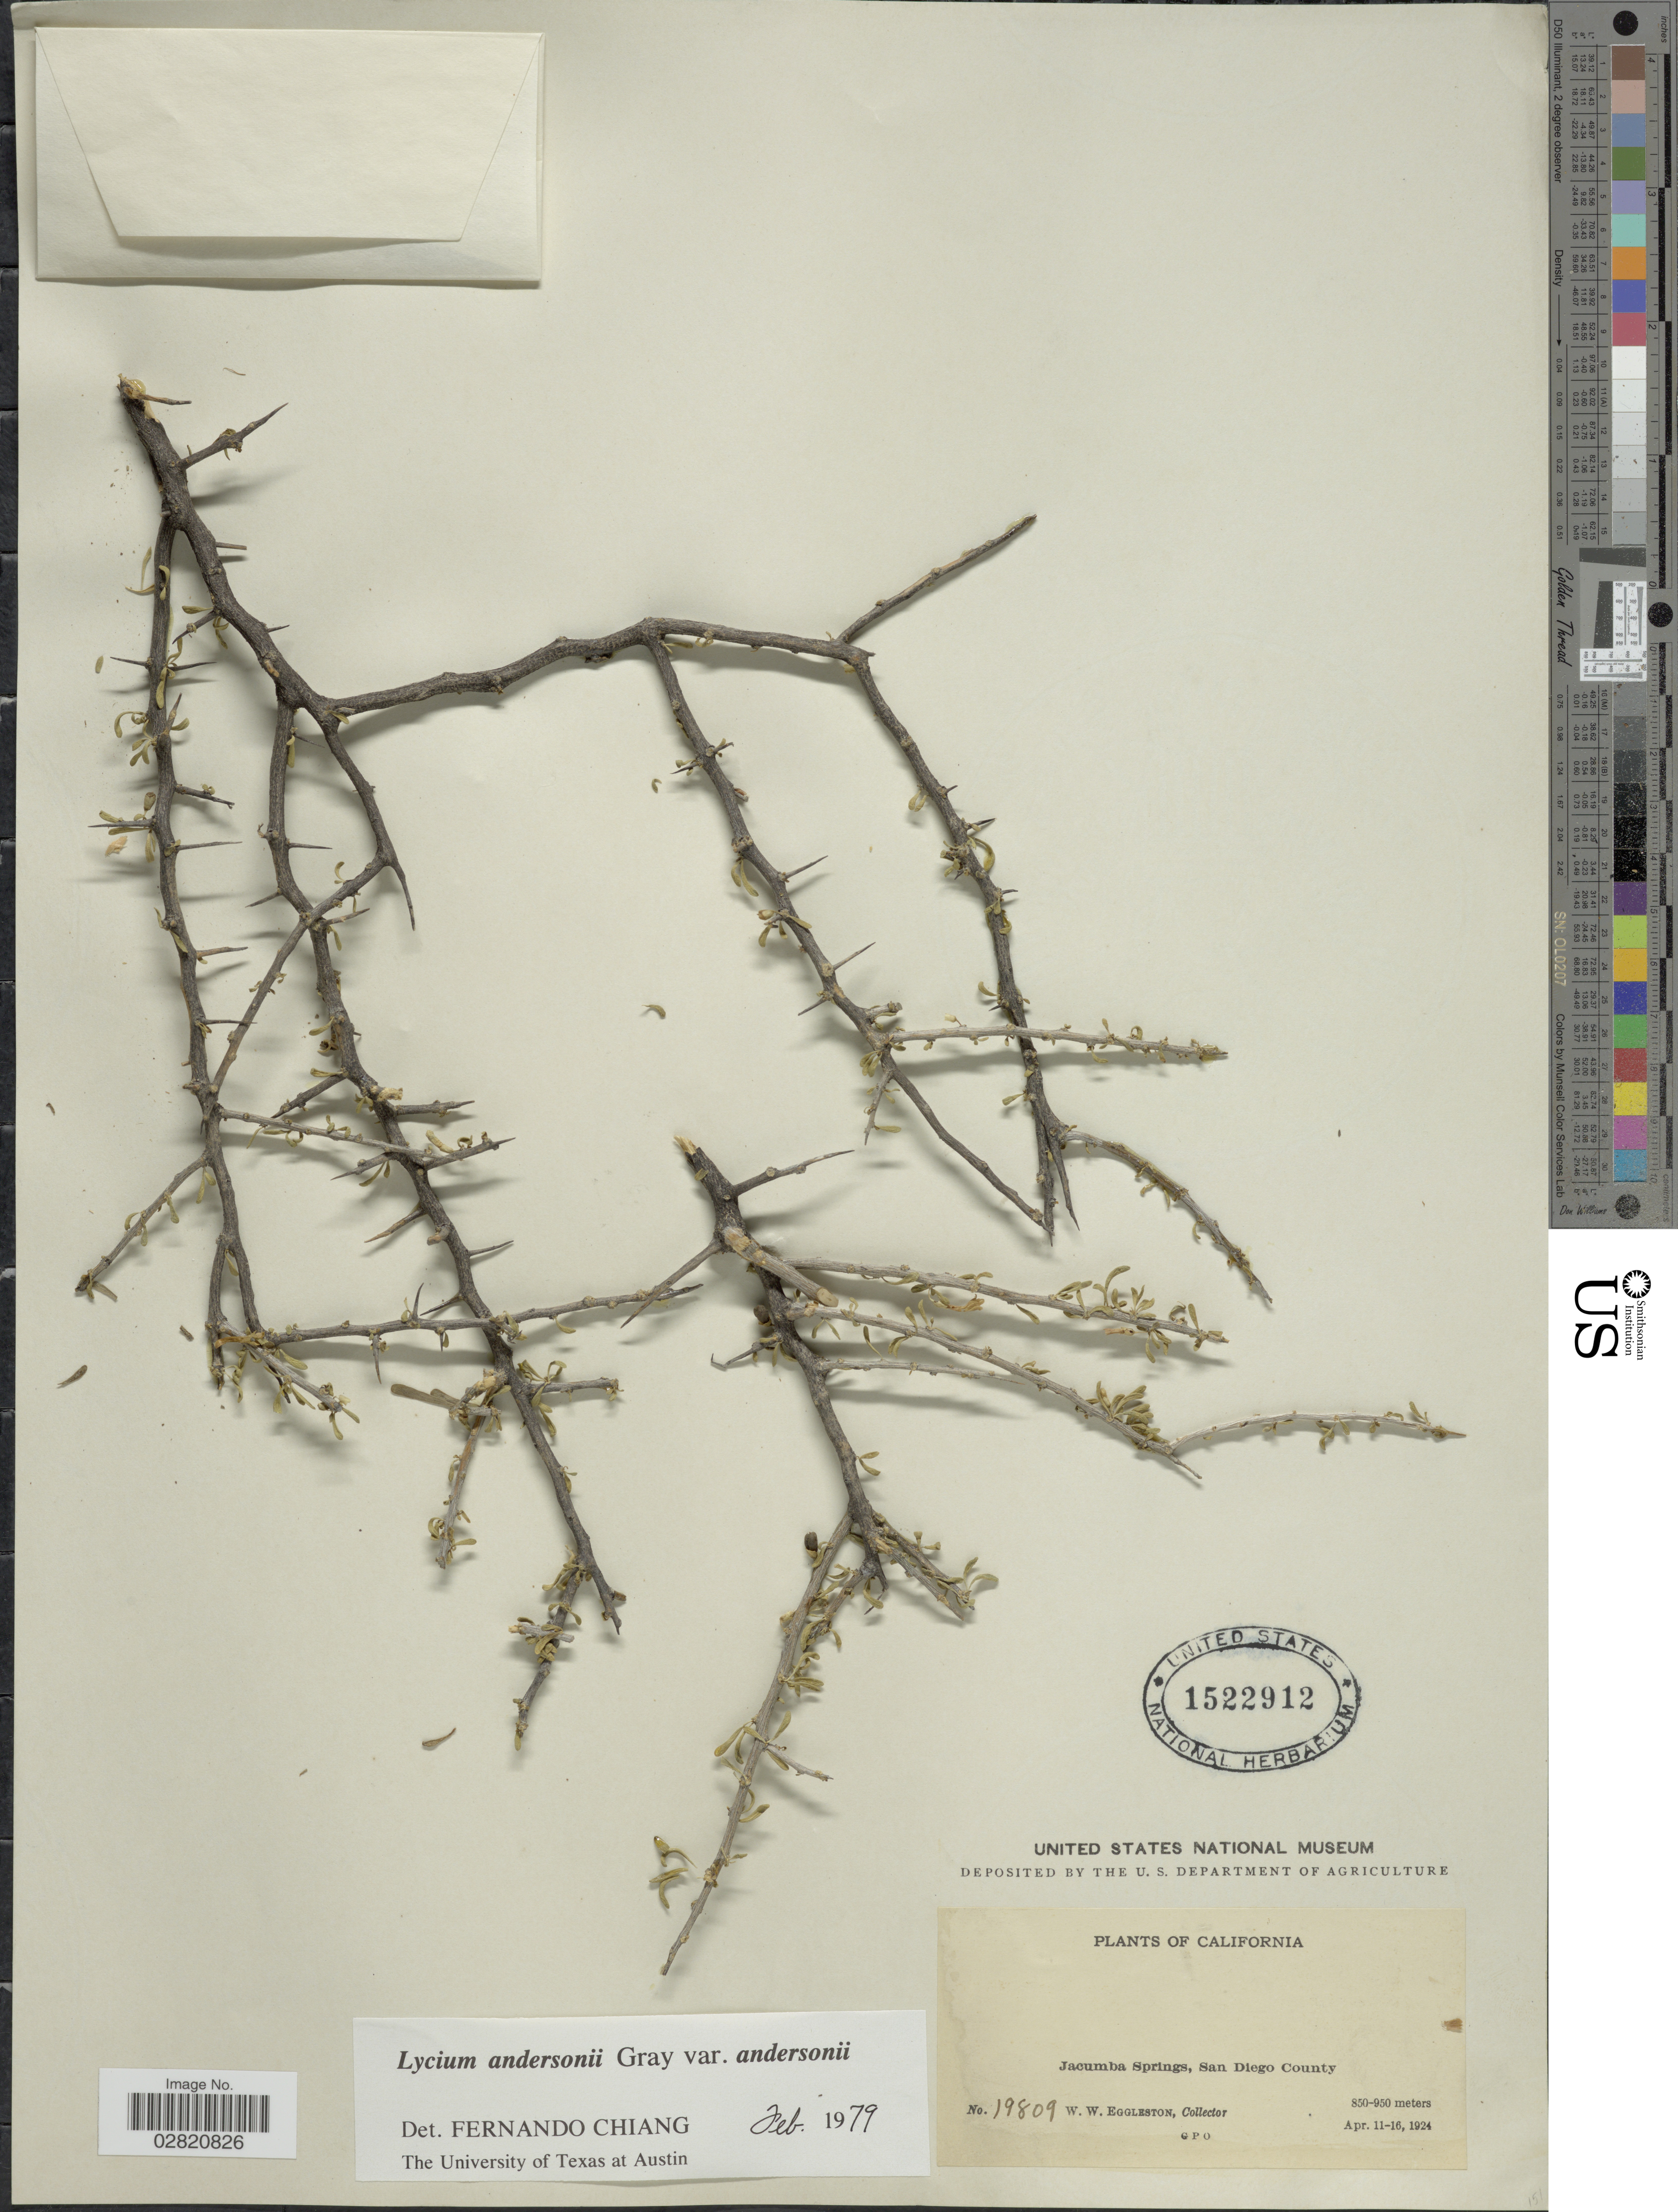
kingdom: Plantae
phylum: Tracheophyta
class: Magnoliopsida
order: Solanales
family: Solanaceae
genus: Lycium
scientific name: Lycium andersonii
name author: A. Gray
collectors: W. W. Eggleston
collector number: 19809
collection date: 1924-04-11/1924-04-16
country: United States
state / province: California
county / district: San Diego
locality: Jacumba Springs, San Diego County.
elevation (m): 850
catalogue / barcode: US 1522912